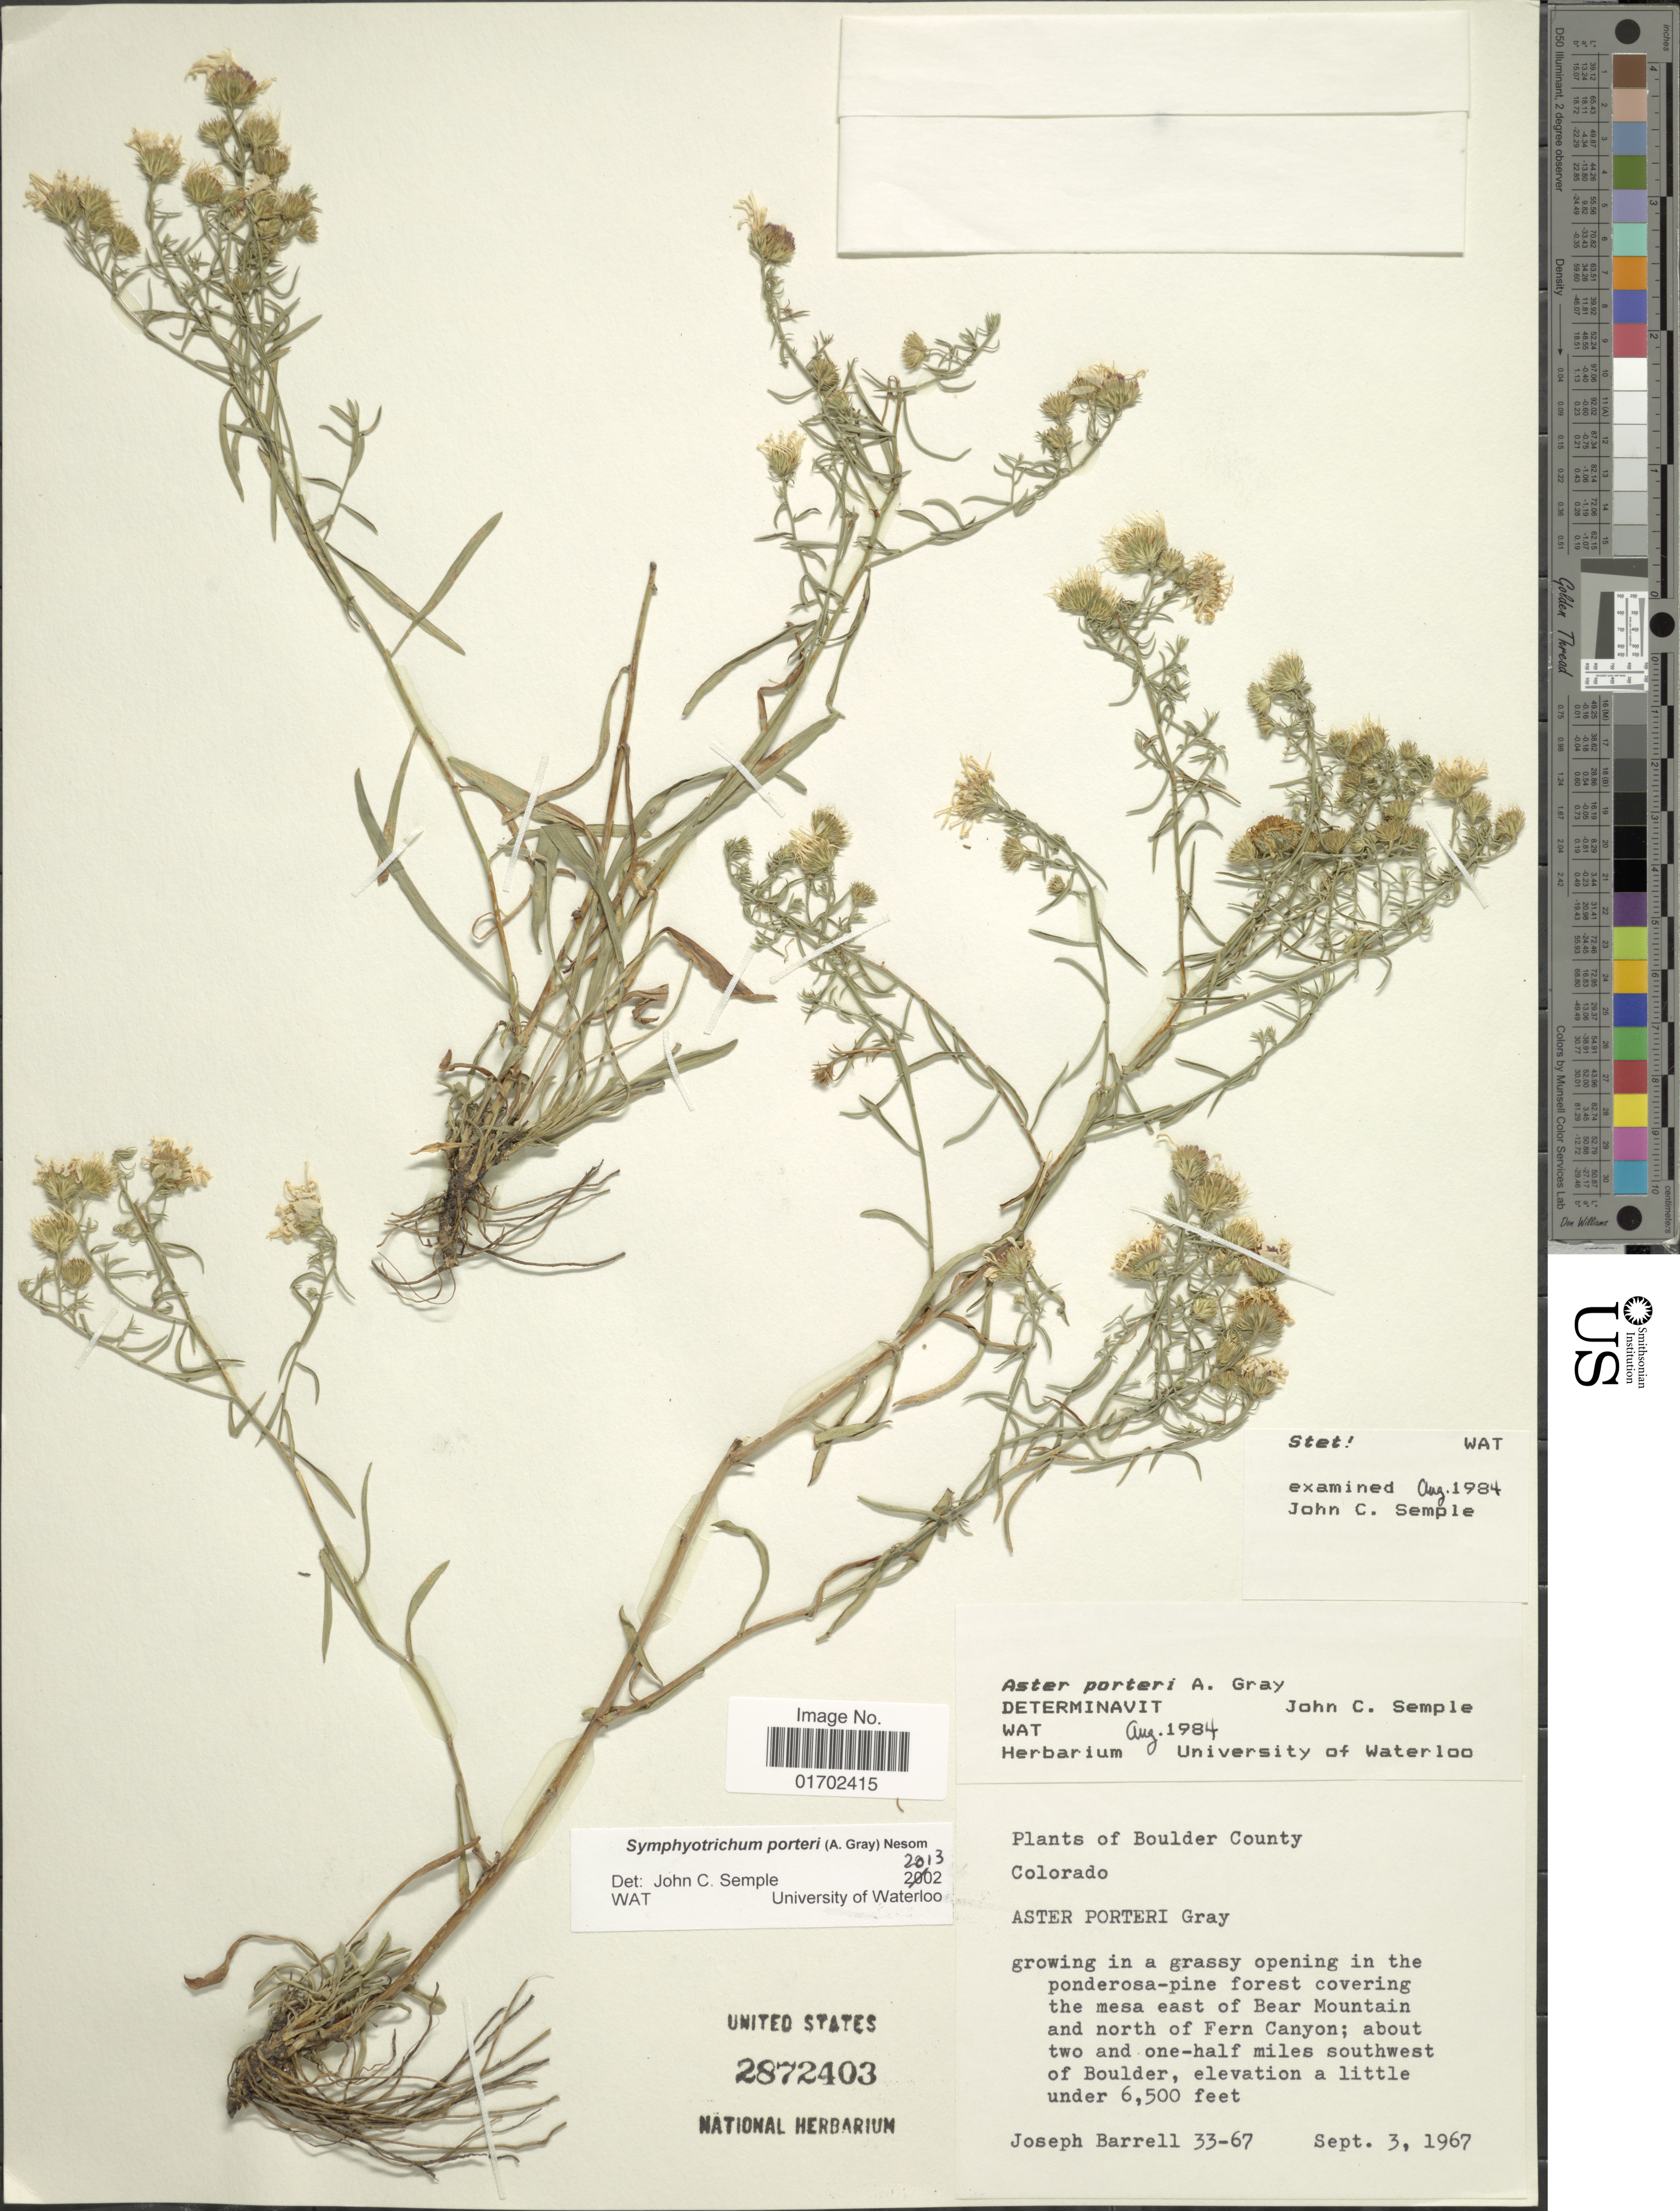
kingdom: Plantae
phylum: Tracheophyta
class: Magnoliopsida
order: Asterales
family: Asteraceae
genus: Symphyotrichum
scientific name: Symphyotrichum porteri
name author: (A. Gray) G.L. Nesom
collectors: J. Barrell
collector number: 33-67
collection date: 1967-09-03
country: United States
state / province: Colorado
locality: Boulder County. Colorado. Growing in a grassy opening in the ponderosa-pine forest covering the mesa east of Bear Mountain and north of Fern Canyon; about two and one-half miles southwest of Boulder.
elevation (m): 1981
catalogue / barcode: US 2872403